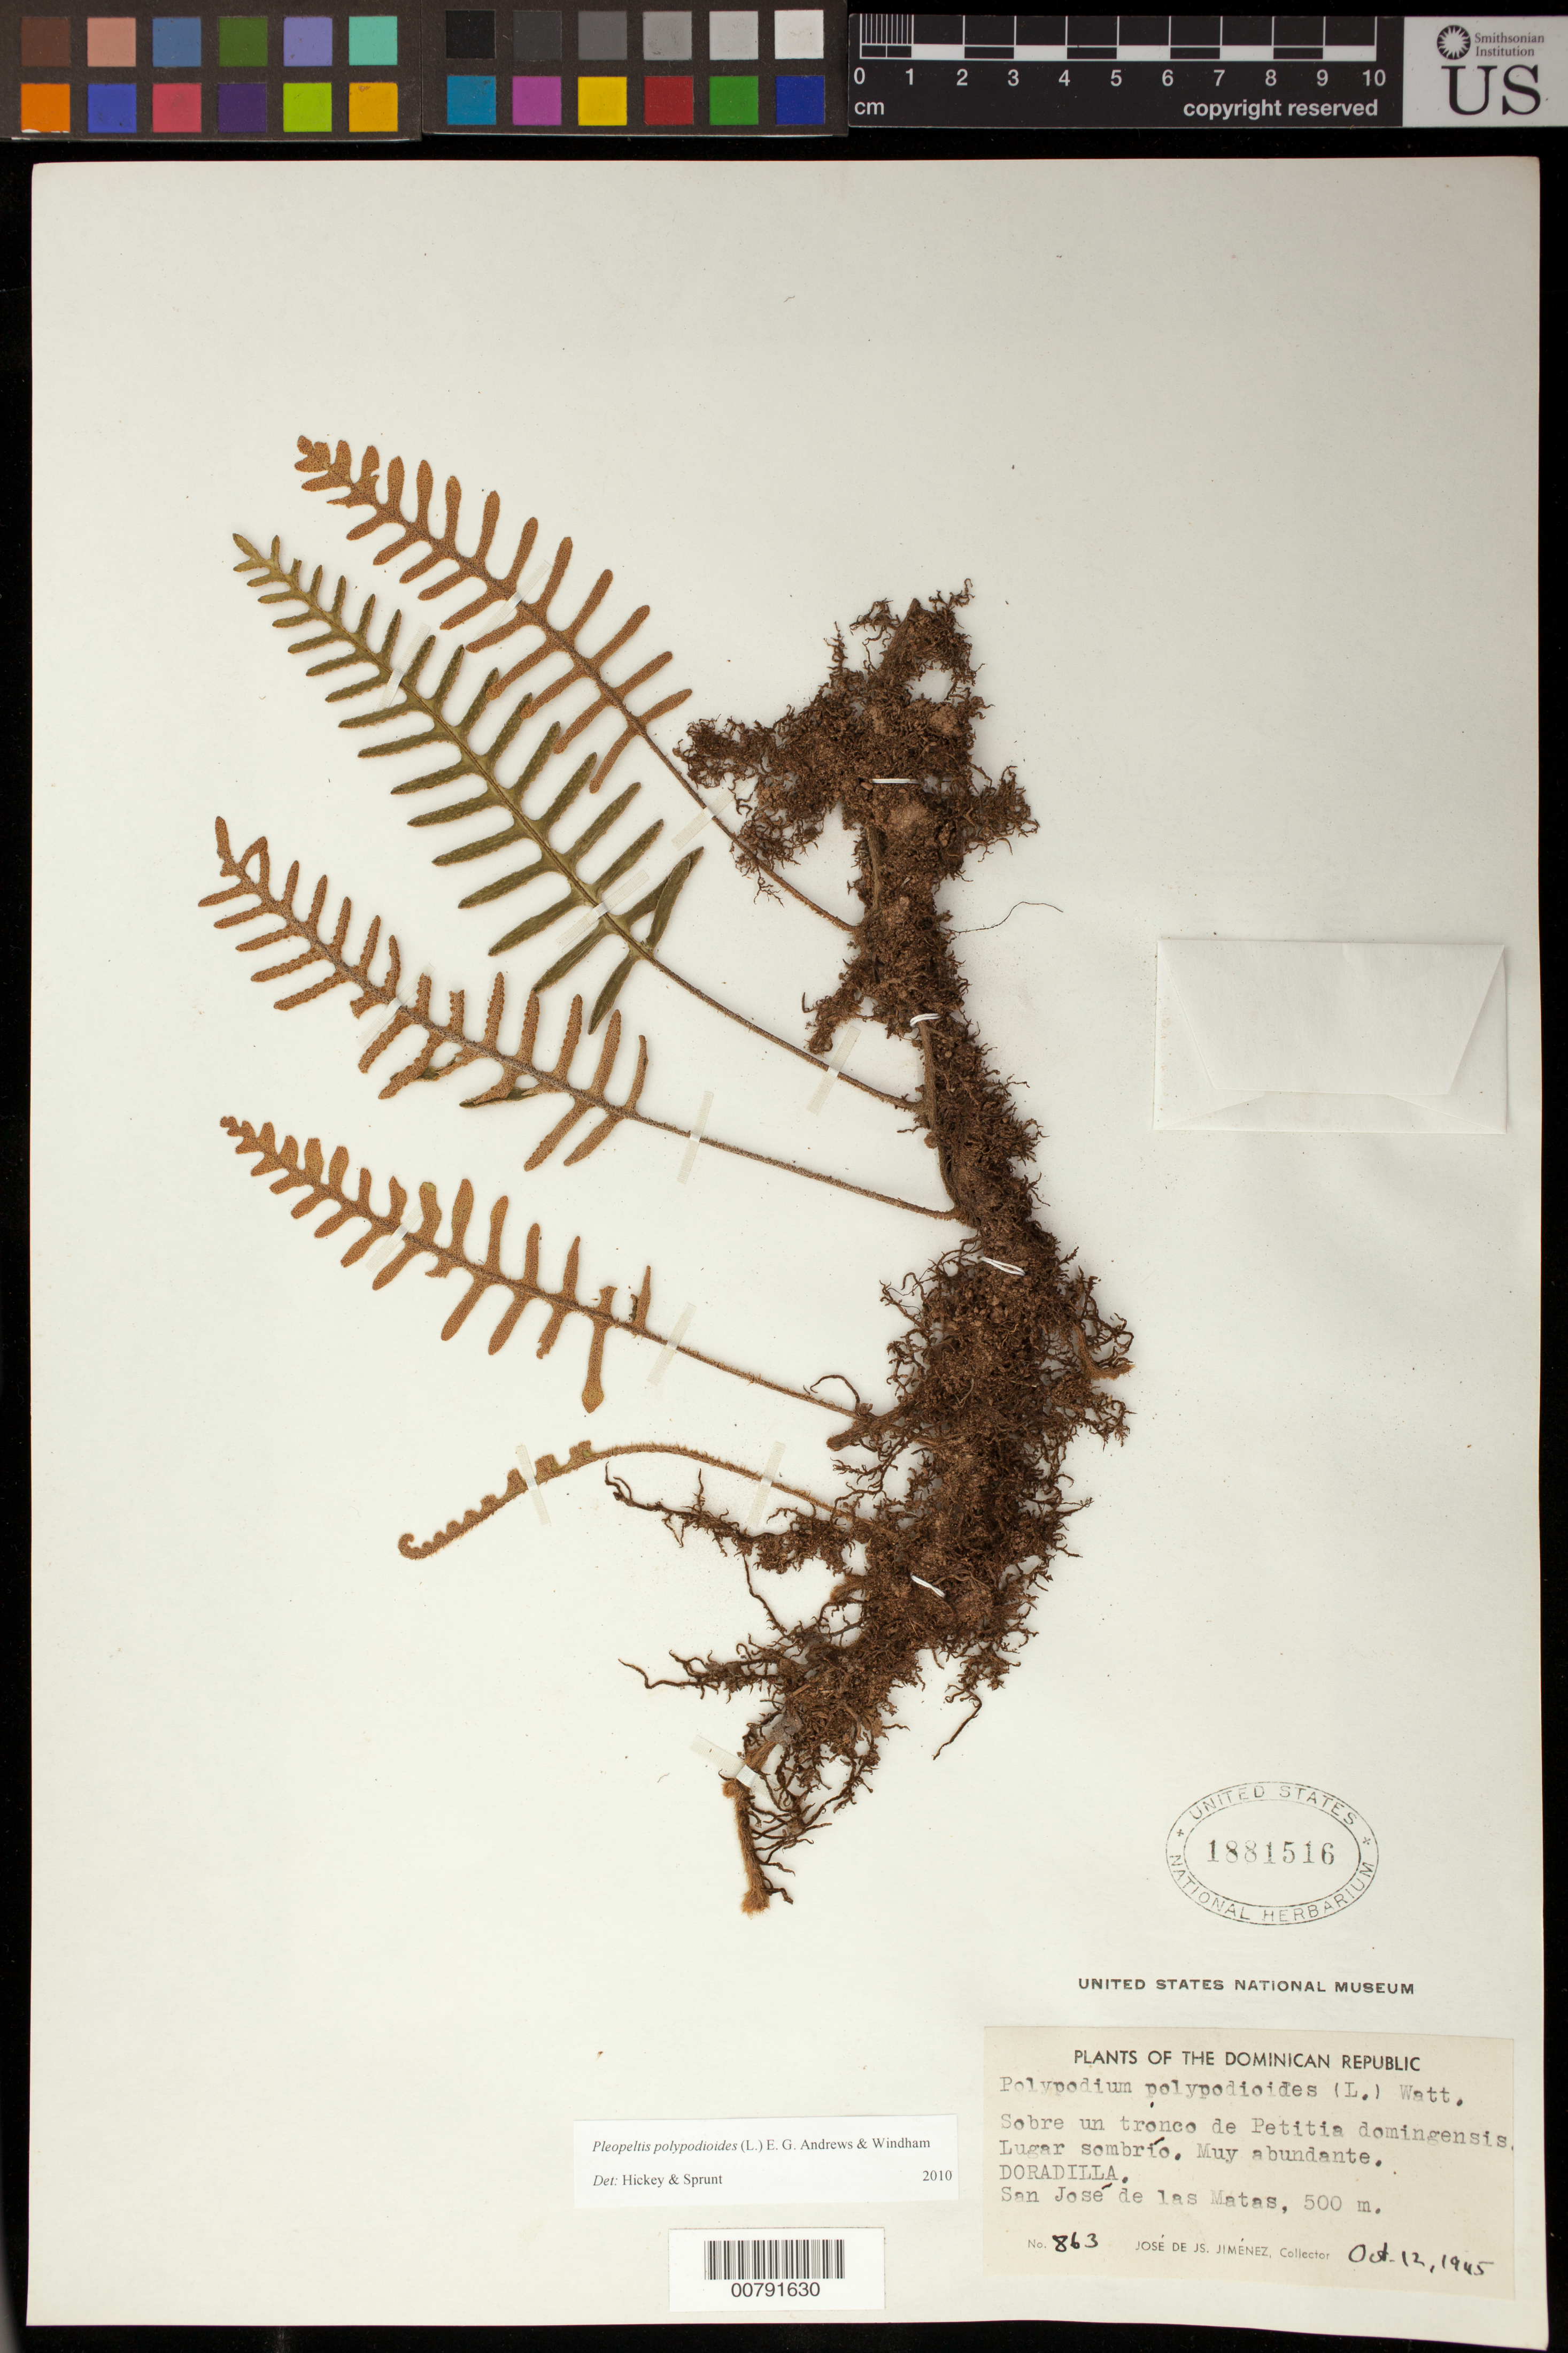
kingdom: Plantae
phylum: Tracheophyta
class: Polypodiopsida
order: Polypodiales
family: Polypodiaceae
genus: Pleopeltis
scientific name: Pleopeltis polypodioides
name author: (L.) E.G. Andrews & Windham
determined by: Hickey, R. J.; Sprunt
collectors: J. J. Jiménez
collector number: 863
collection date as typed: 12 Oct 1945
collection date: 1945-10-12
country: Dominican Republic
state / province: Dajabon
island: Hispaniola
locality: San José de las Matas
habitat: Sobre un tronco de Petitia domingensis, lugar sombrío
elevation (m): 500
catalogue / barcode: US 1881516